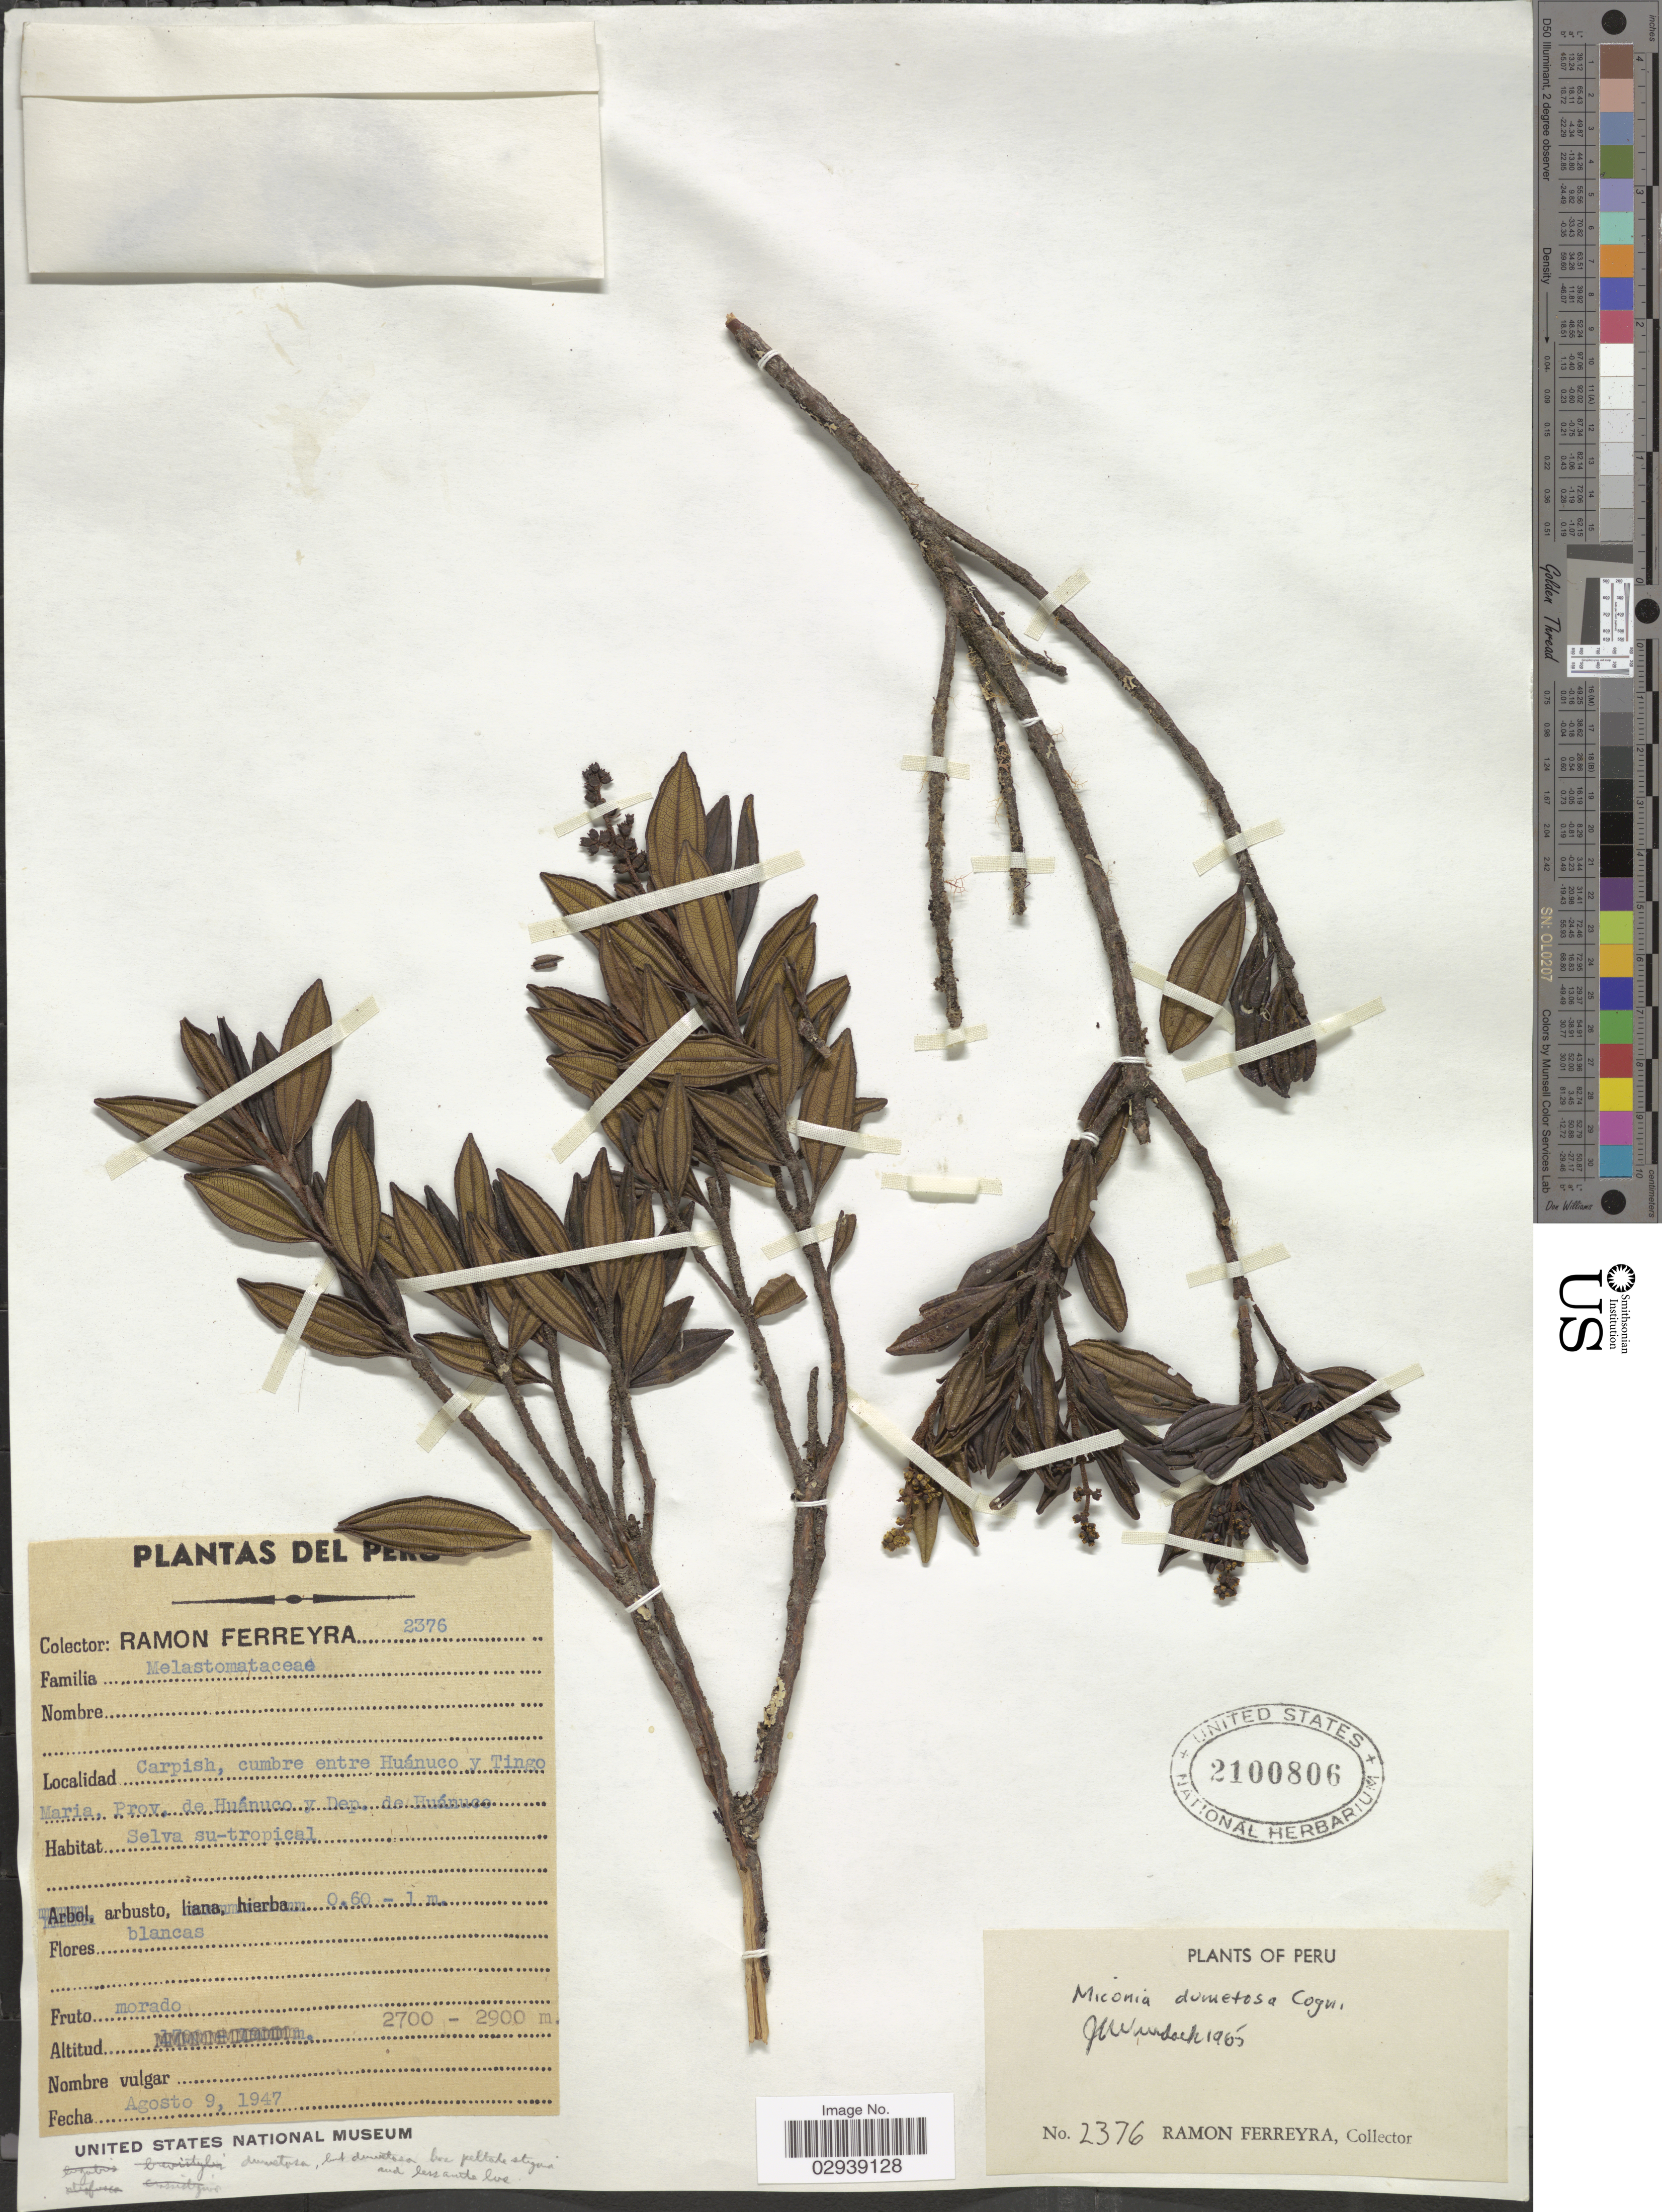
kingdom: Plantae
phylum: Tracheophyta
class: Magnoliopsida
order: Myrtales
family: Melastomataceae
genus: Miconia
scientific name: Miconia dumetosa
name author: Cogn.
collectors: R. A. Ferreyra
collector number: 2376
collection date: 1947-08-09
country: Peru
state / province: Huánuco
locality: Carpish, cumbre entre Huánuco y Tingo Maria, prov. de Huánuco y Dep. de Huánuco.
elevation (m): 2700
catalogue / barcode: US 2100806